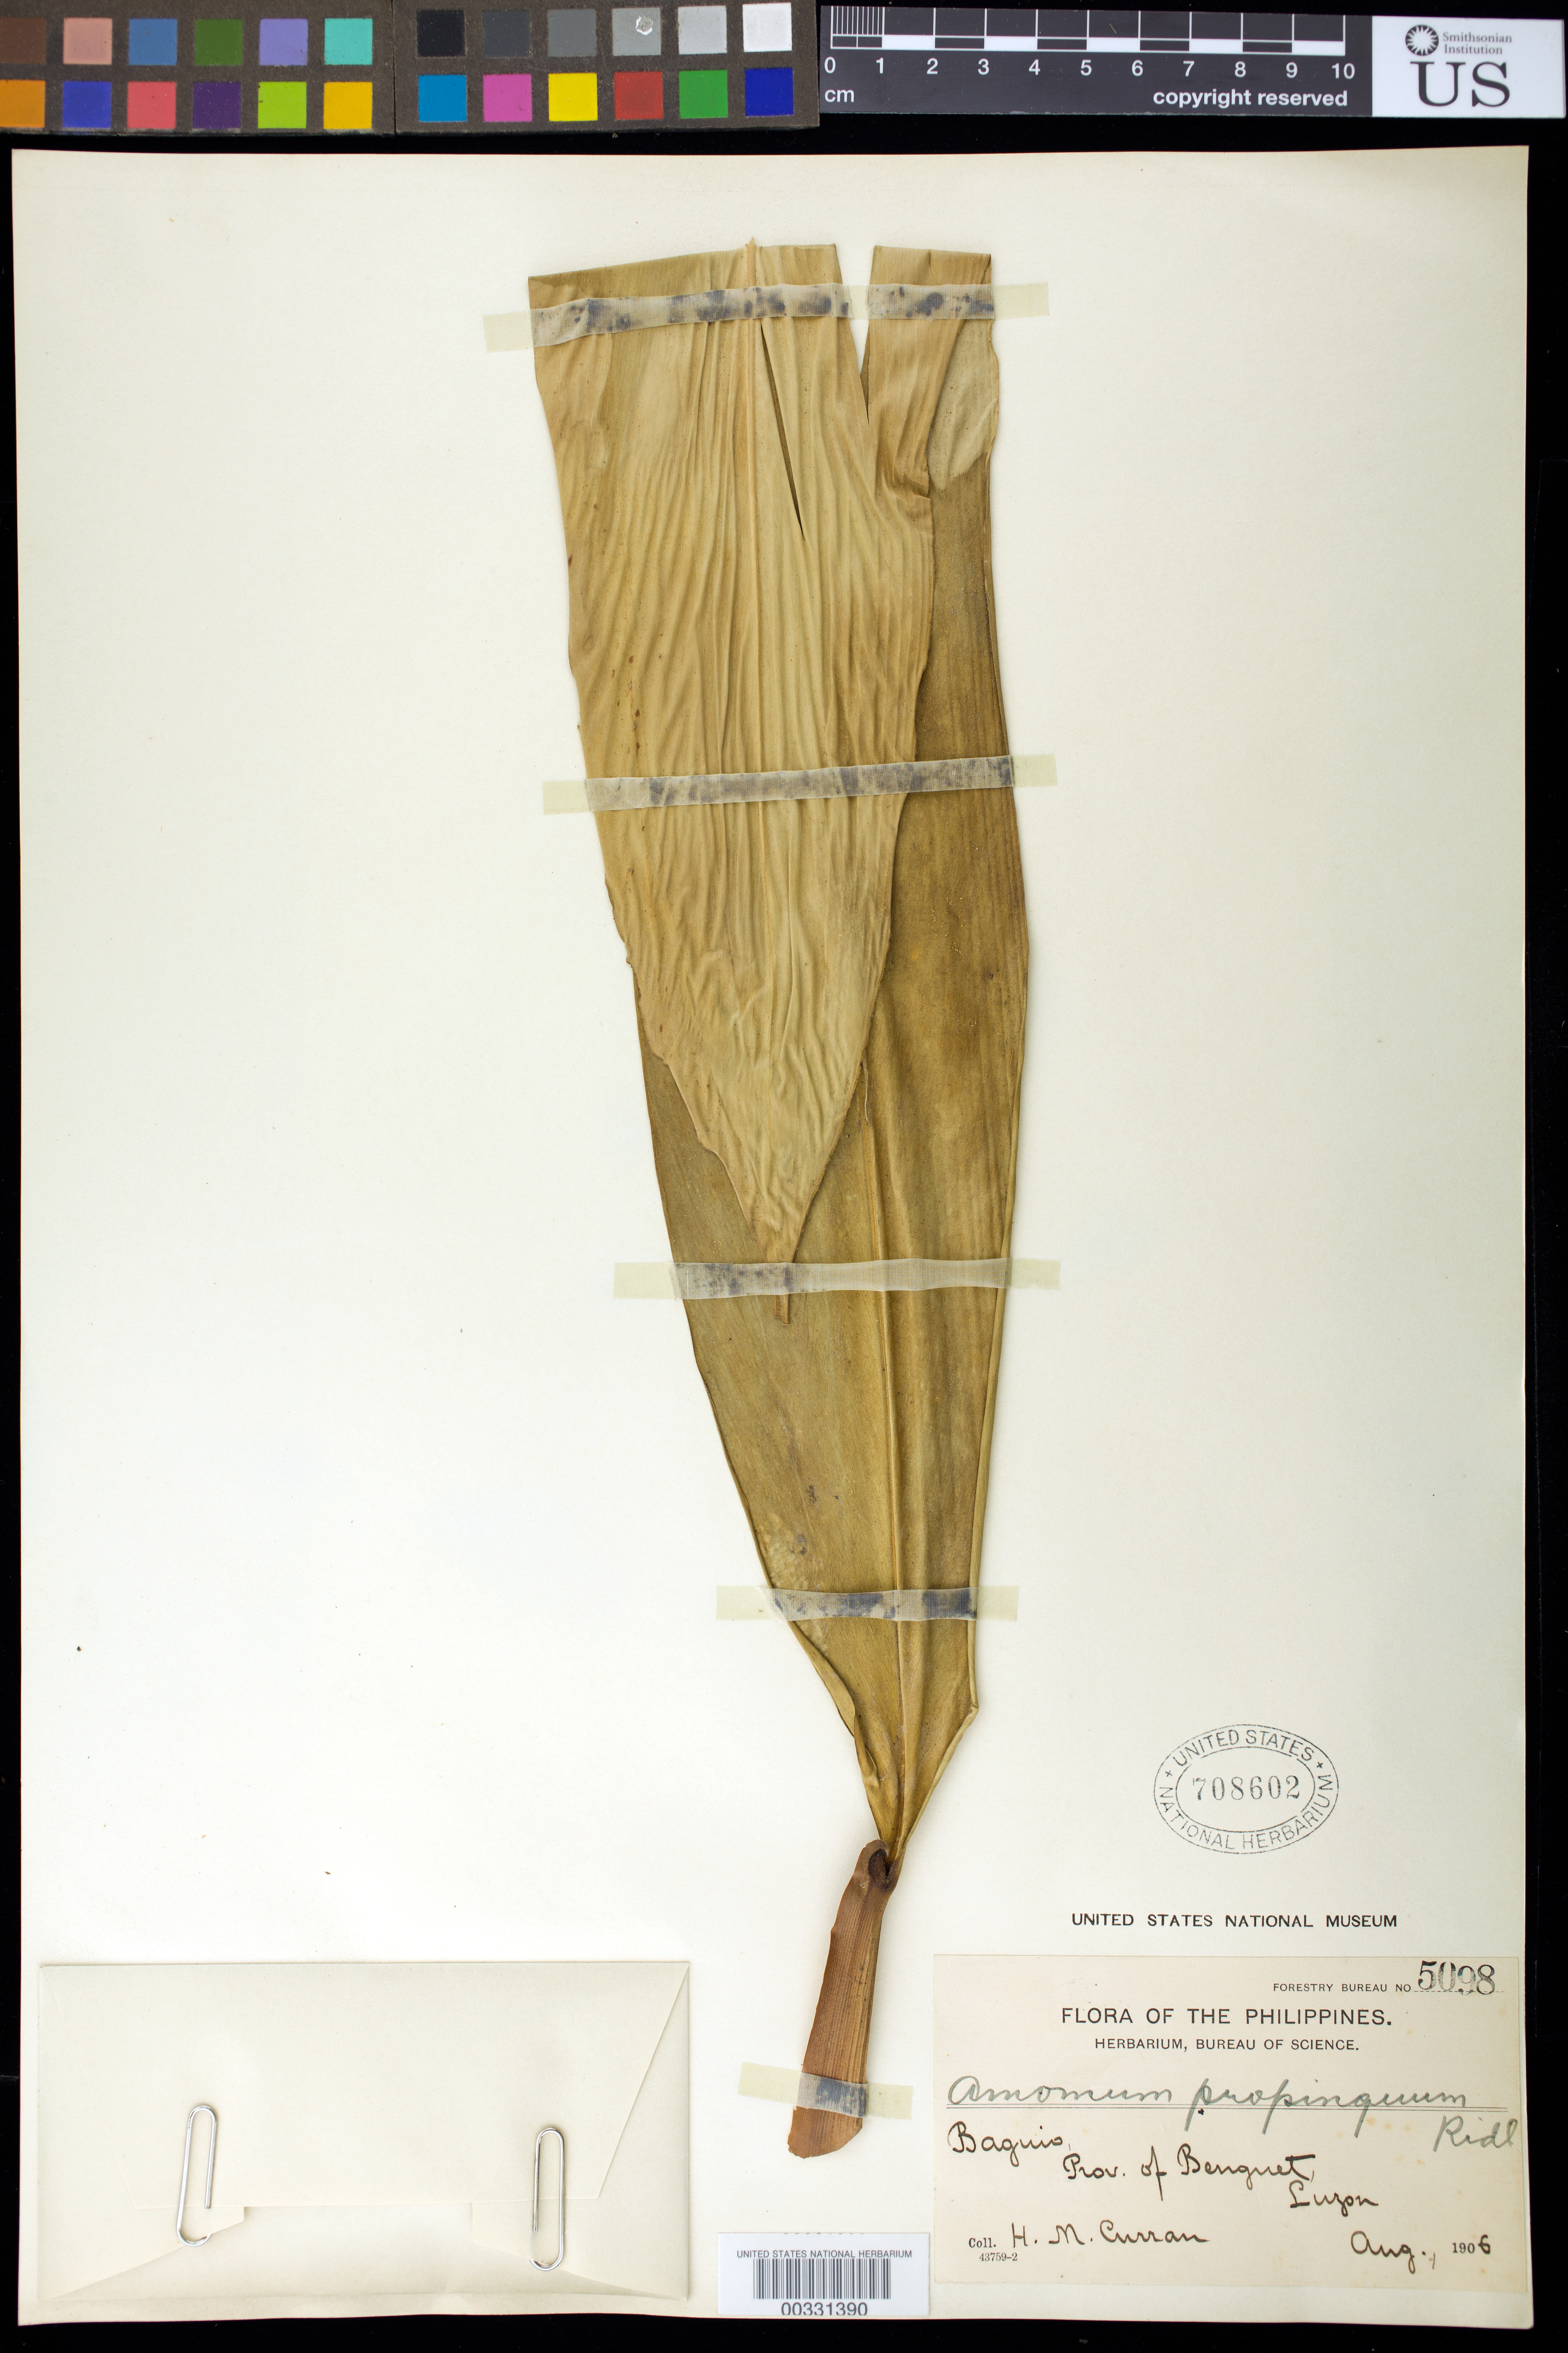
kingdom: Plantae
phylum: Tracheophyta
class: Liliopsida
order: Zingiberales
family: Zingiberaceae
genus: Meistera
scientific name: Meistera propinqua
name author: (Ridl.) Škornick. & M.F. Newman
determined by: Docot, Rudolph Valentino A.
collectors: H. M. Curran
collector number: For. Bur. 5098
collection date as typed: Aug 1906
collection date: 1906-08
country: Philippines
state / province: Cordillera (Administrative Region)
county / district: Benguet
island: Luzon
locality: Baguio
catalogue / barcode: US 708602